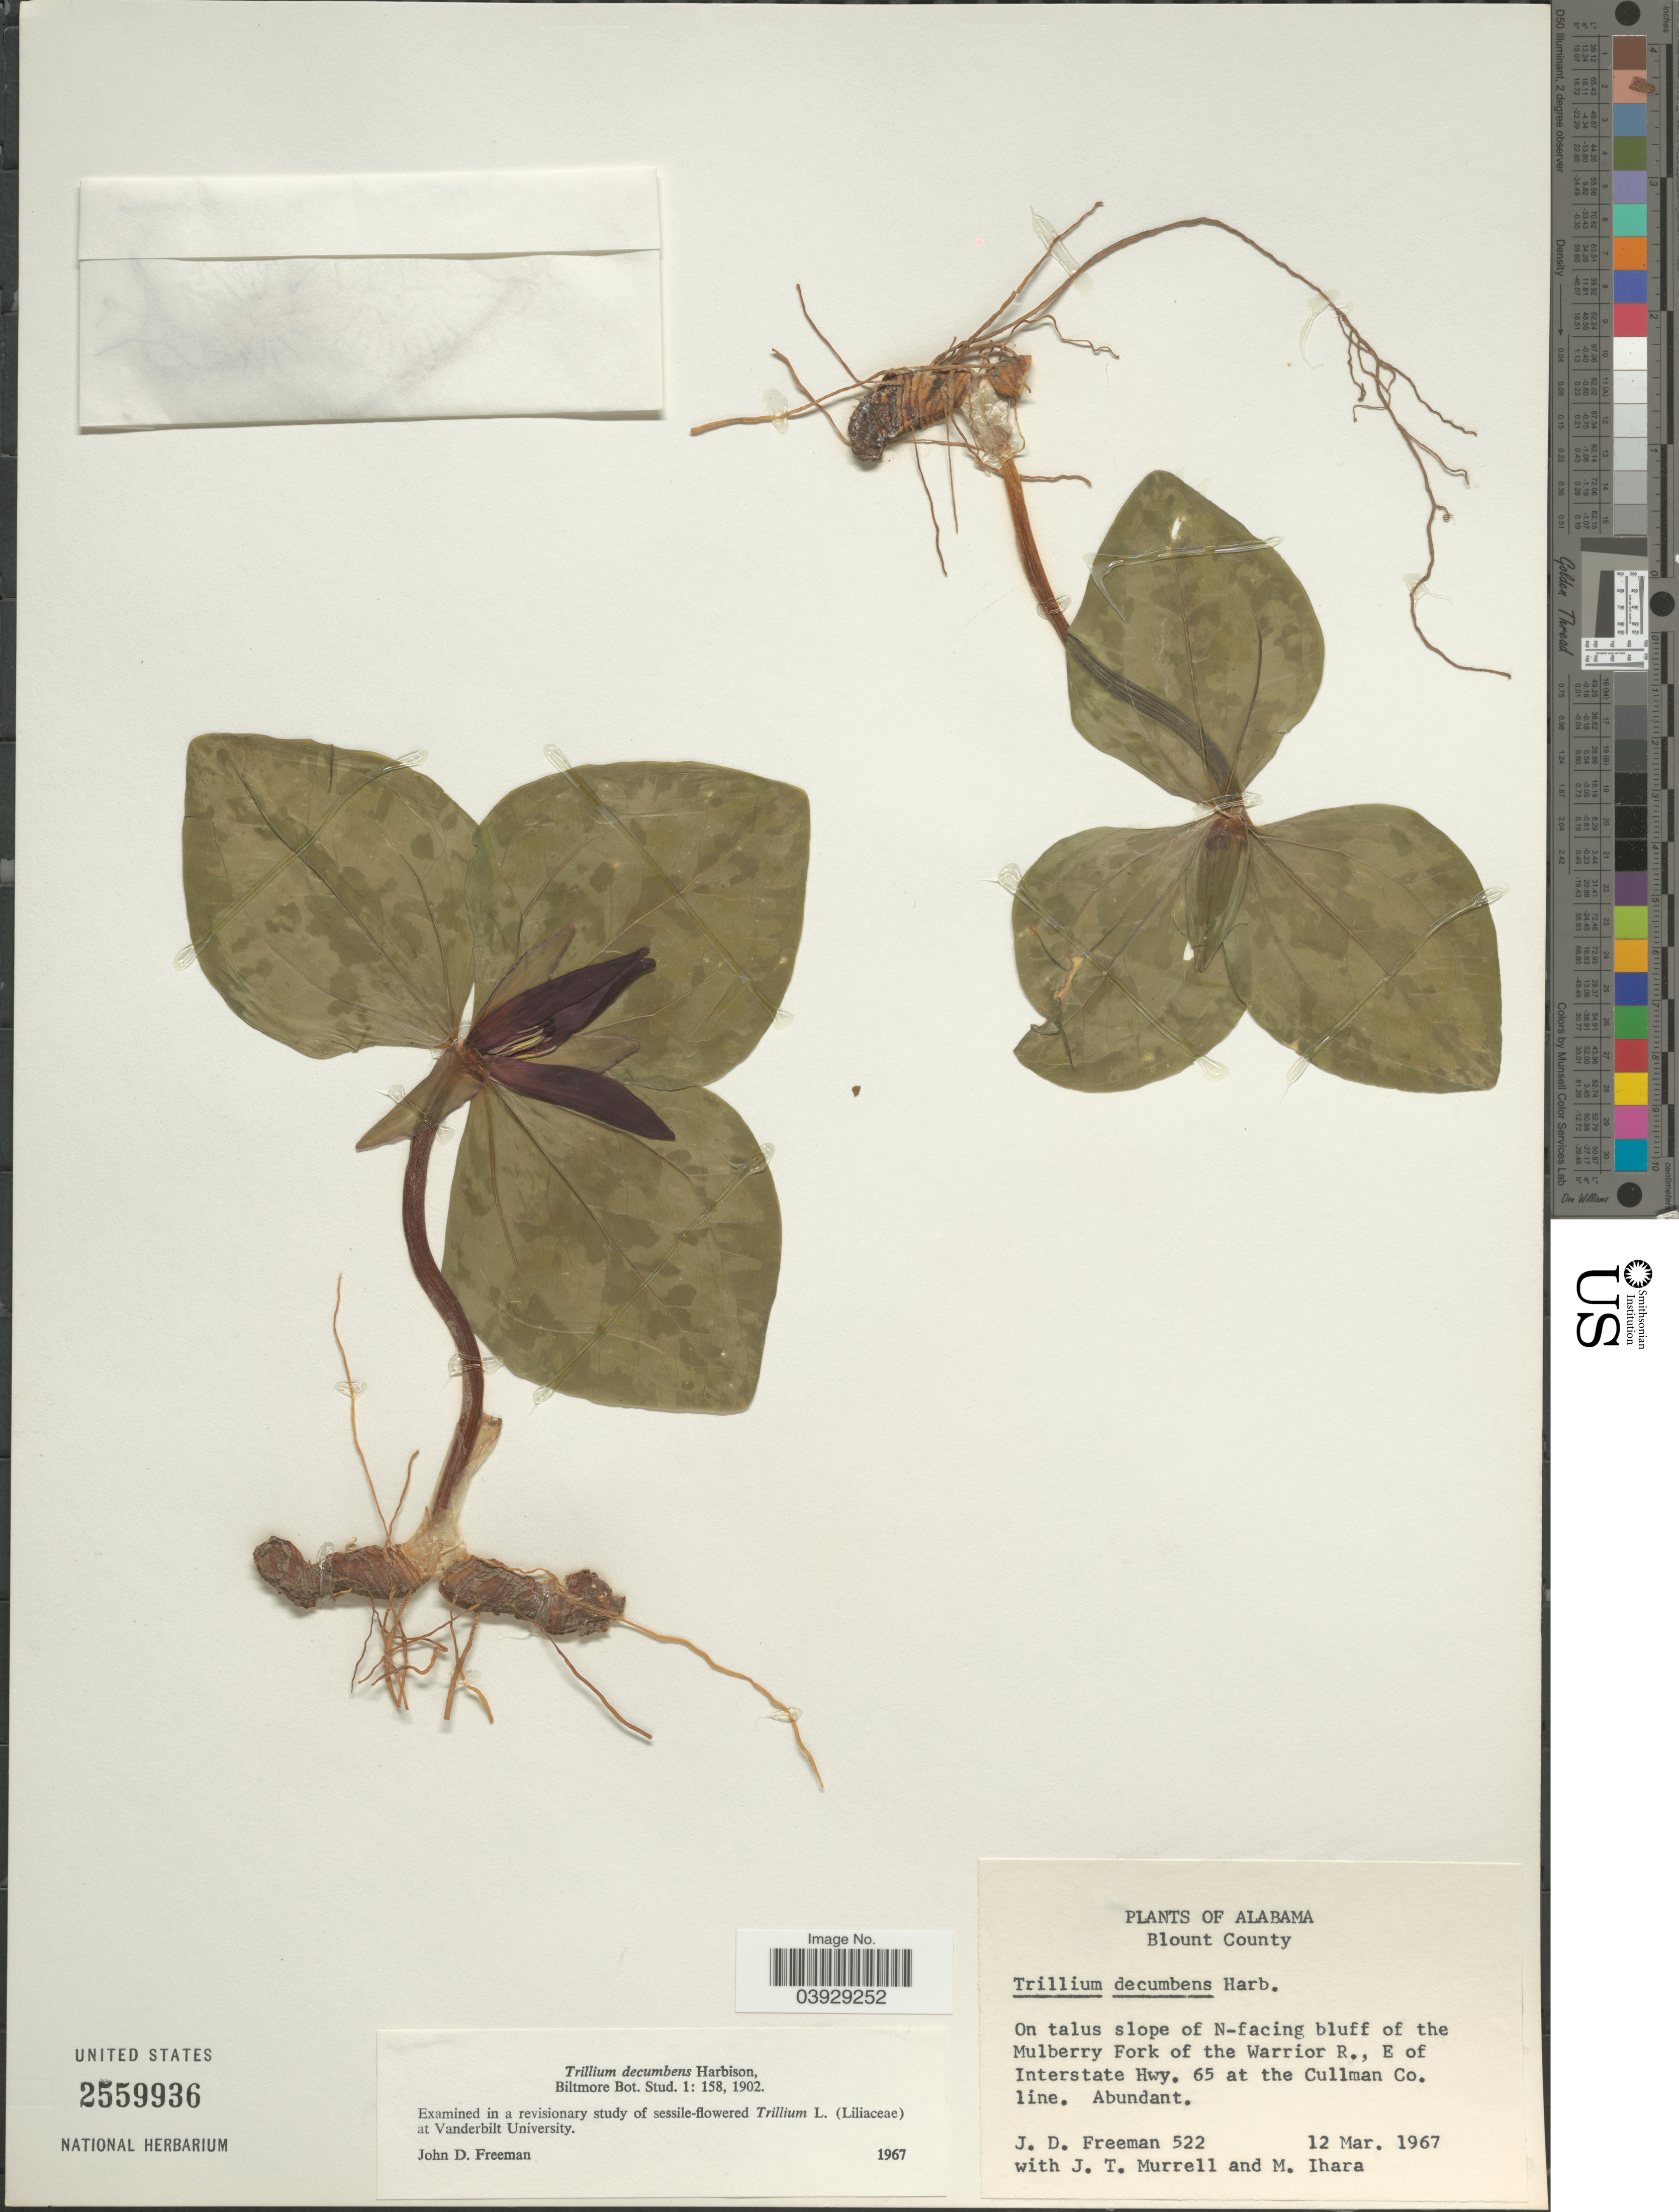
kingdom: Plantae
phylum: Tracheophyta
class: Liliopsida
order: Liliales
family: Melanthiaceae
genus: Trillium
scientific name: Trillium decumbens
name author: Harb.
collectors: J. Freeman, J. Murrell & M. Ihara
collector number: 522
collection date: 1967-03-12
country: United States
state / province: Alabama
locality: Blount County. On talus slope of N-facing bluff of the Mulberry Fork of the Warrior R., E of Interstate Hwy. 65 at the Cullman Co. line.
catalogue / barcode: US 2559936